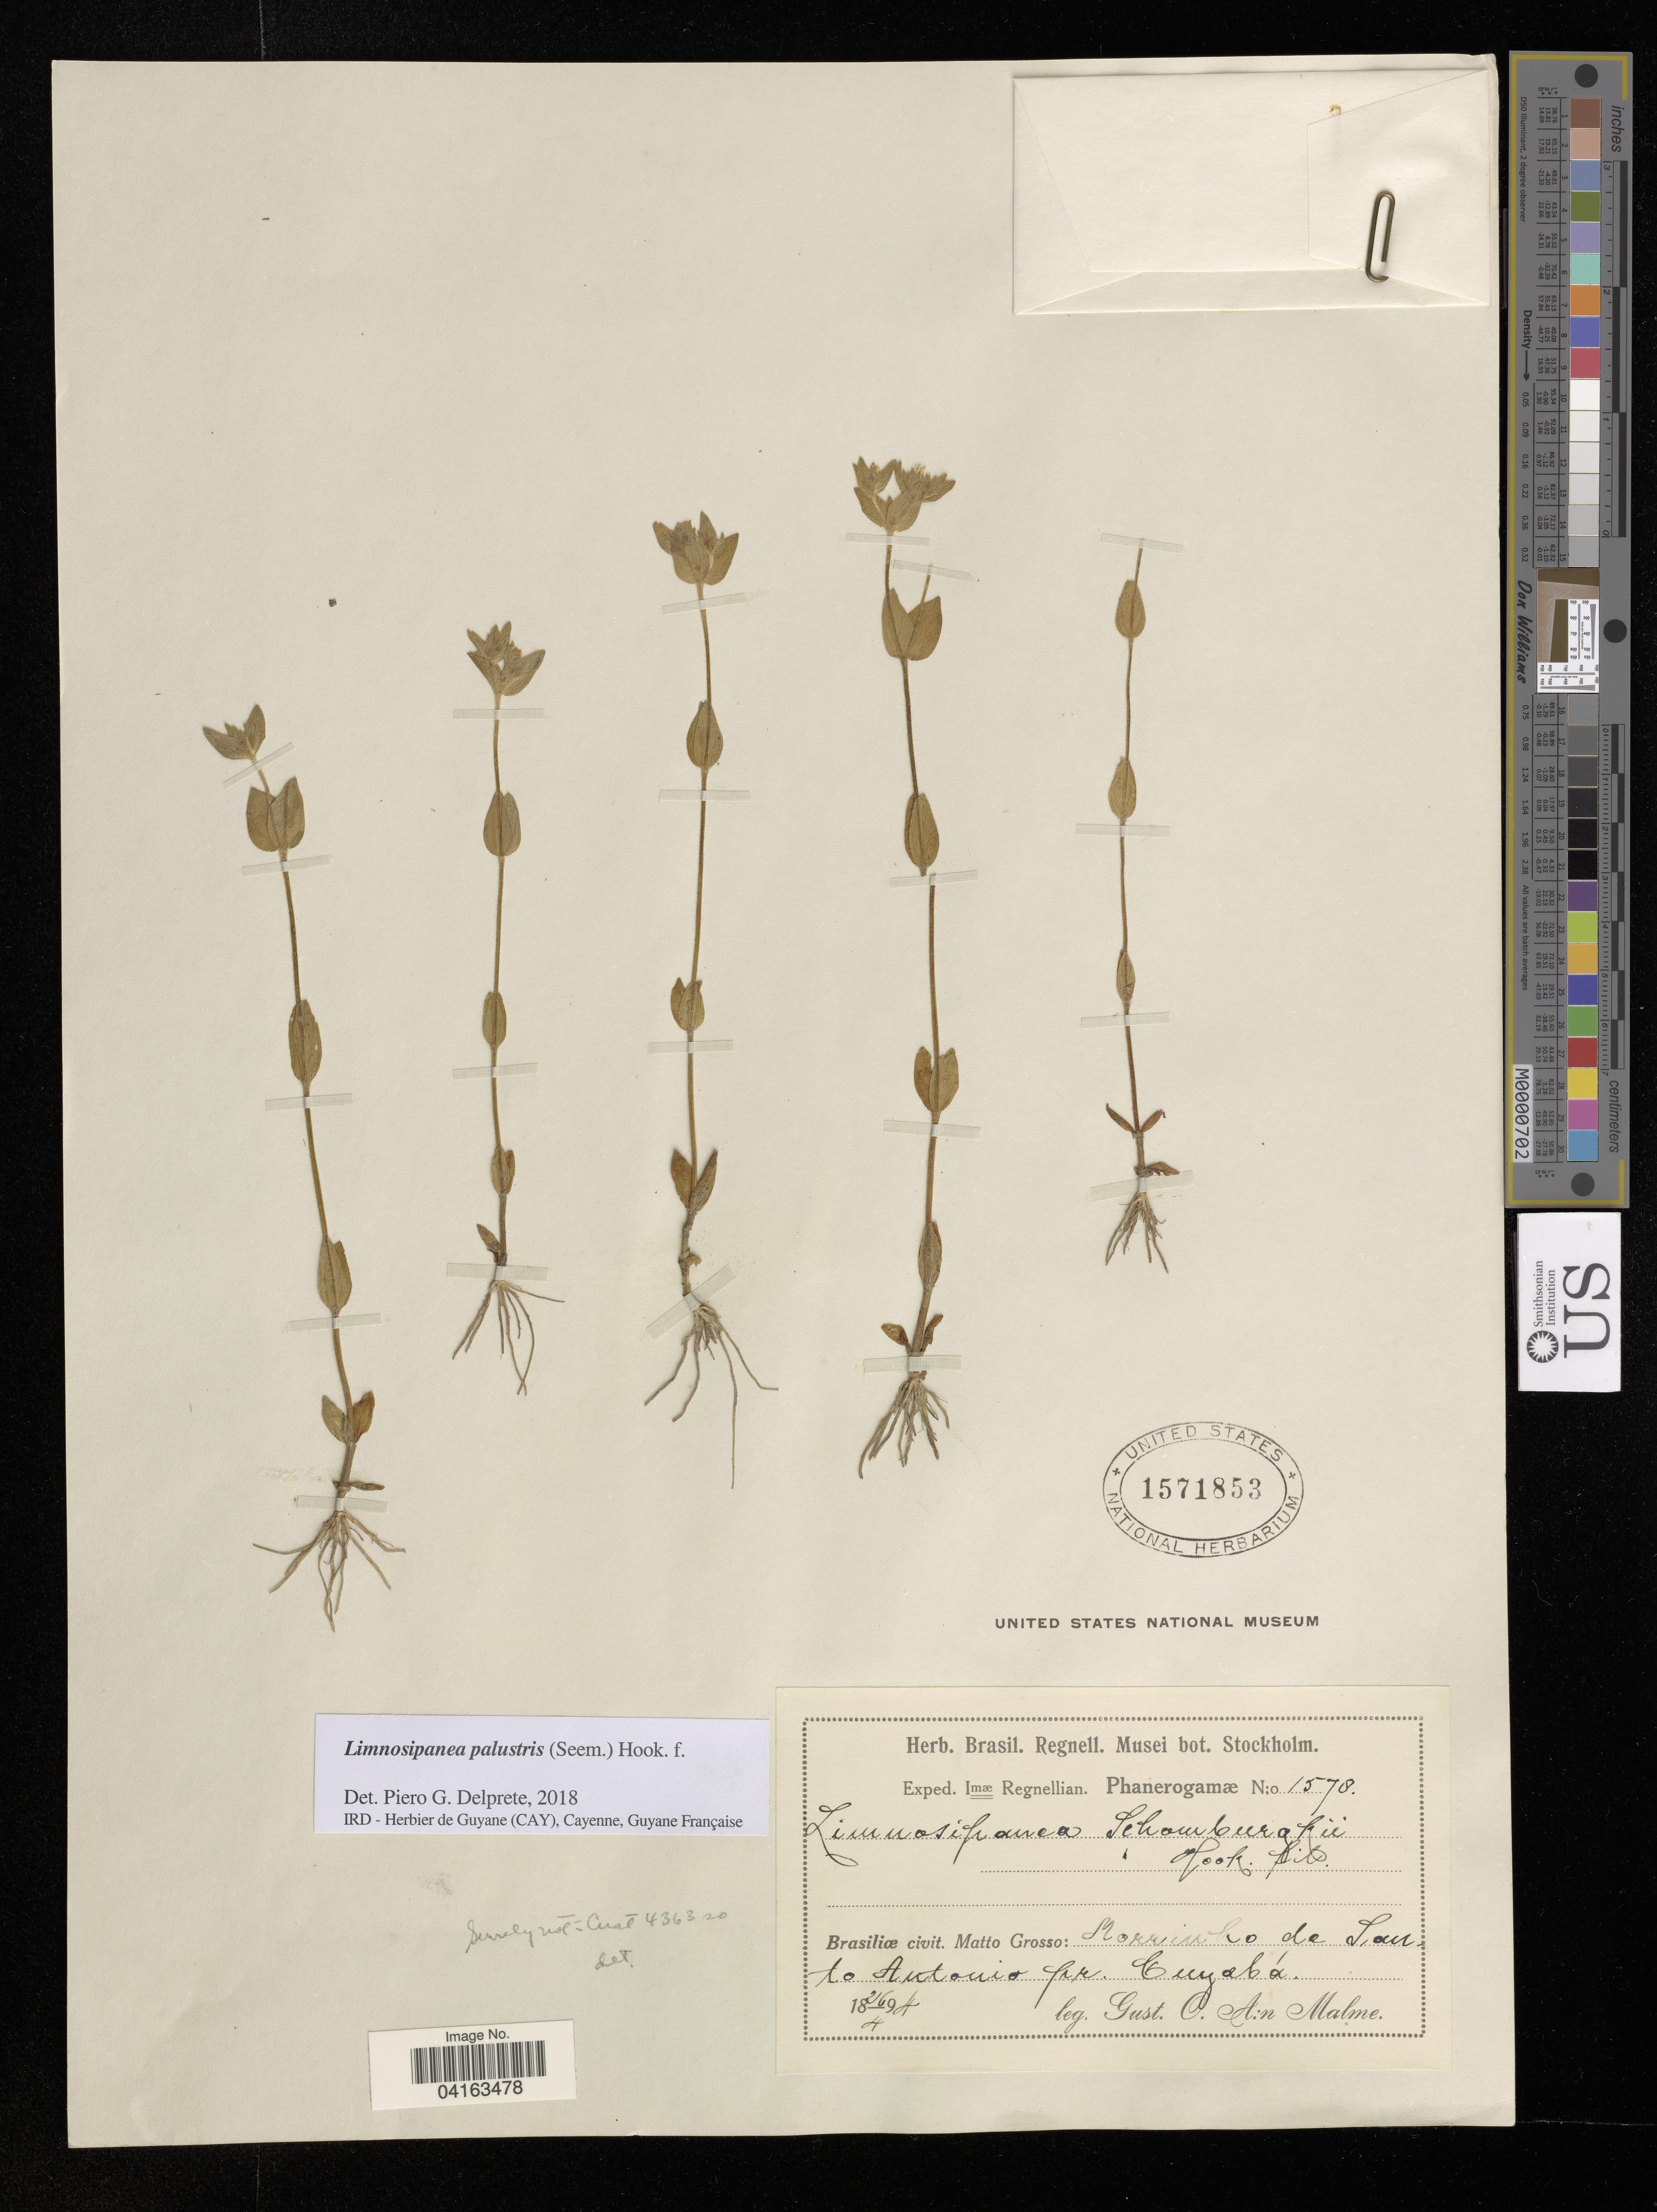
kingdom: Plantae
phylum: Tracheophyta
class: Magnoliopsida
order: Gentianales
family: Rubiaceae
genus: Limnosipanea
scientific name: Limnosipanea palustris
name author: (Seem.) Hook. f.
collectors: G. O. A. Malme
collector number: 1578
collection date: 1894-04-26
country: Brazil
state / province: Mato Grosso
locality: Morrinho de Santo Antonio pr. Cuyaba.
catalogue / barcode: US 1571853